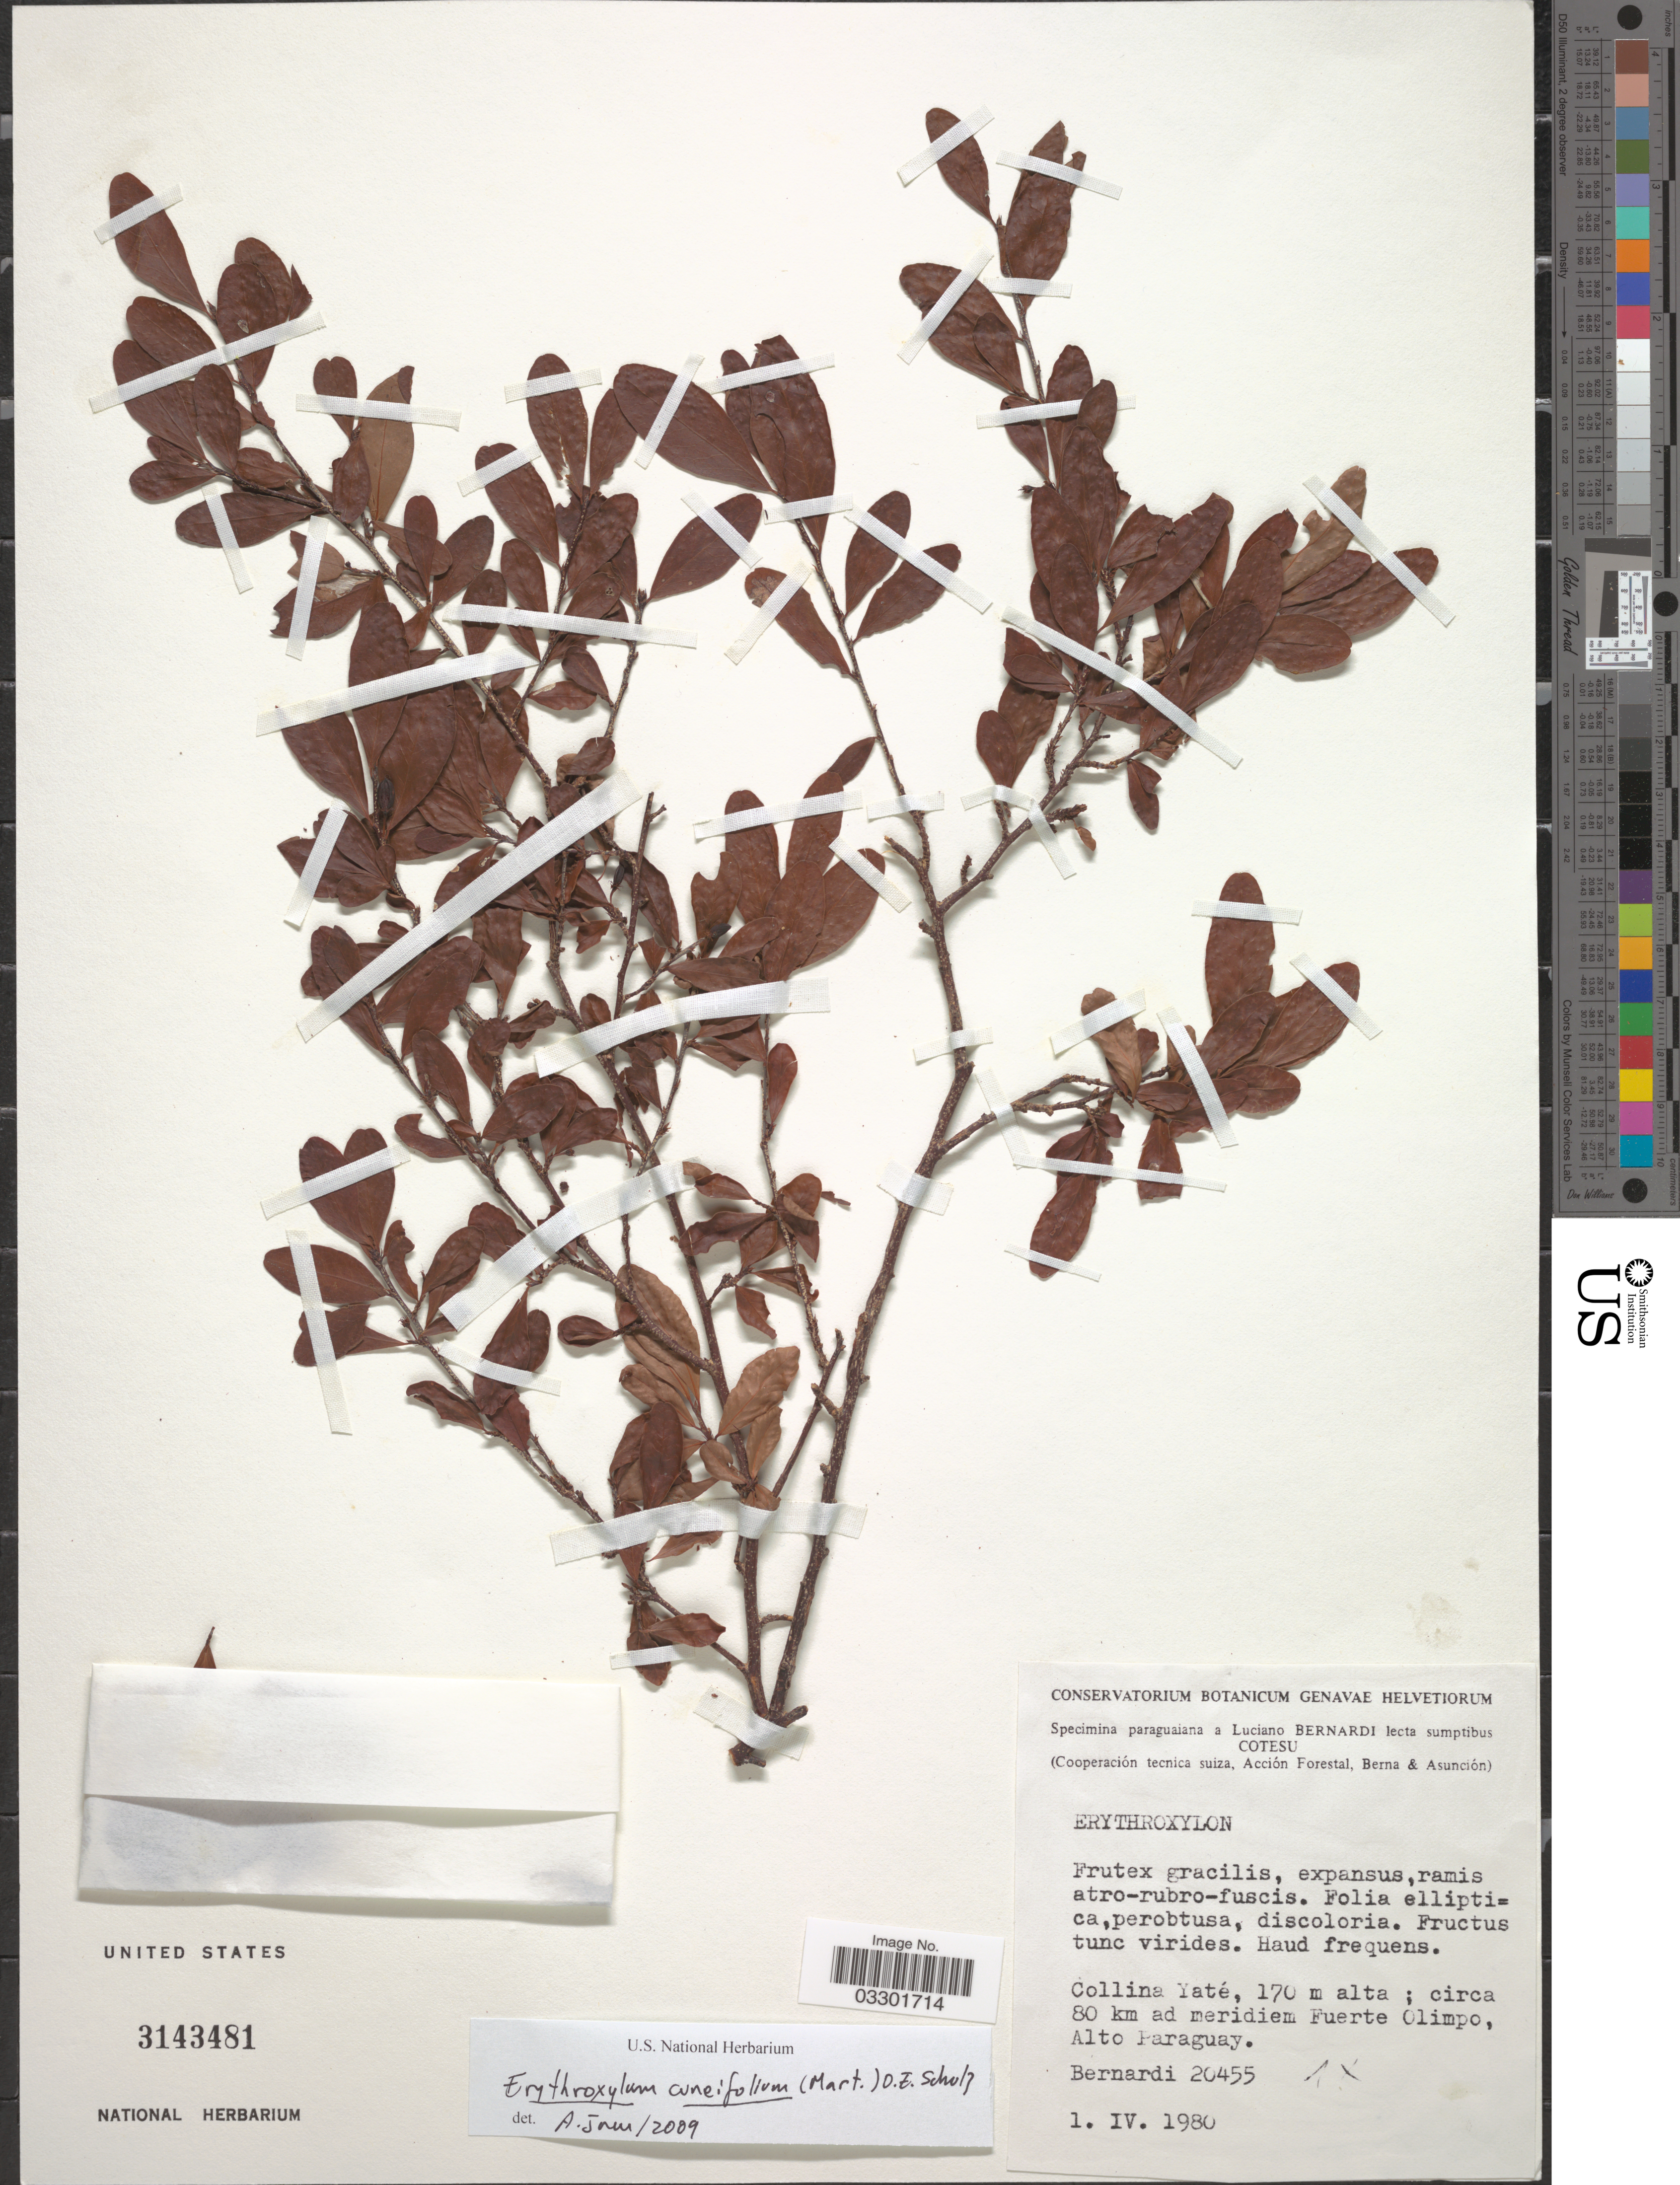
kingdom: Plantae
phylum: Tracheophyta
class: Magnoliopsida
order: Malpighiales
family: Erythroxylaceae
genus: Erythroxylum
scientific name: Erythroxylum cuneifolium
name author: (Mart.) O.E. Schulz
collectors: Bernardi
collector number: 20455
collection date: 1980-04-01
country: Paraguay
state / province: Alto Paraguay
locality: Collina Yaté; circa 80 km ad meridiem Fuerte Olimpo.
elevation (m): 170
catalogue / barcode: US 3143481